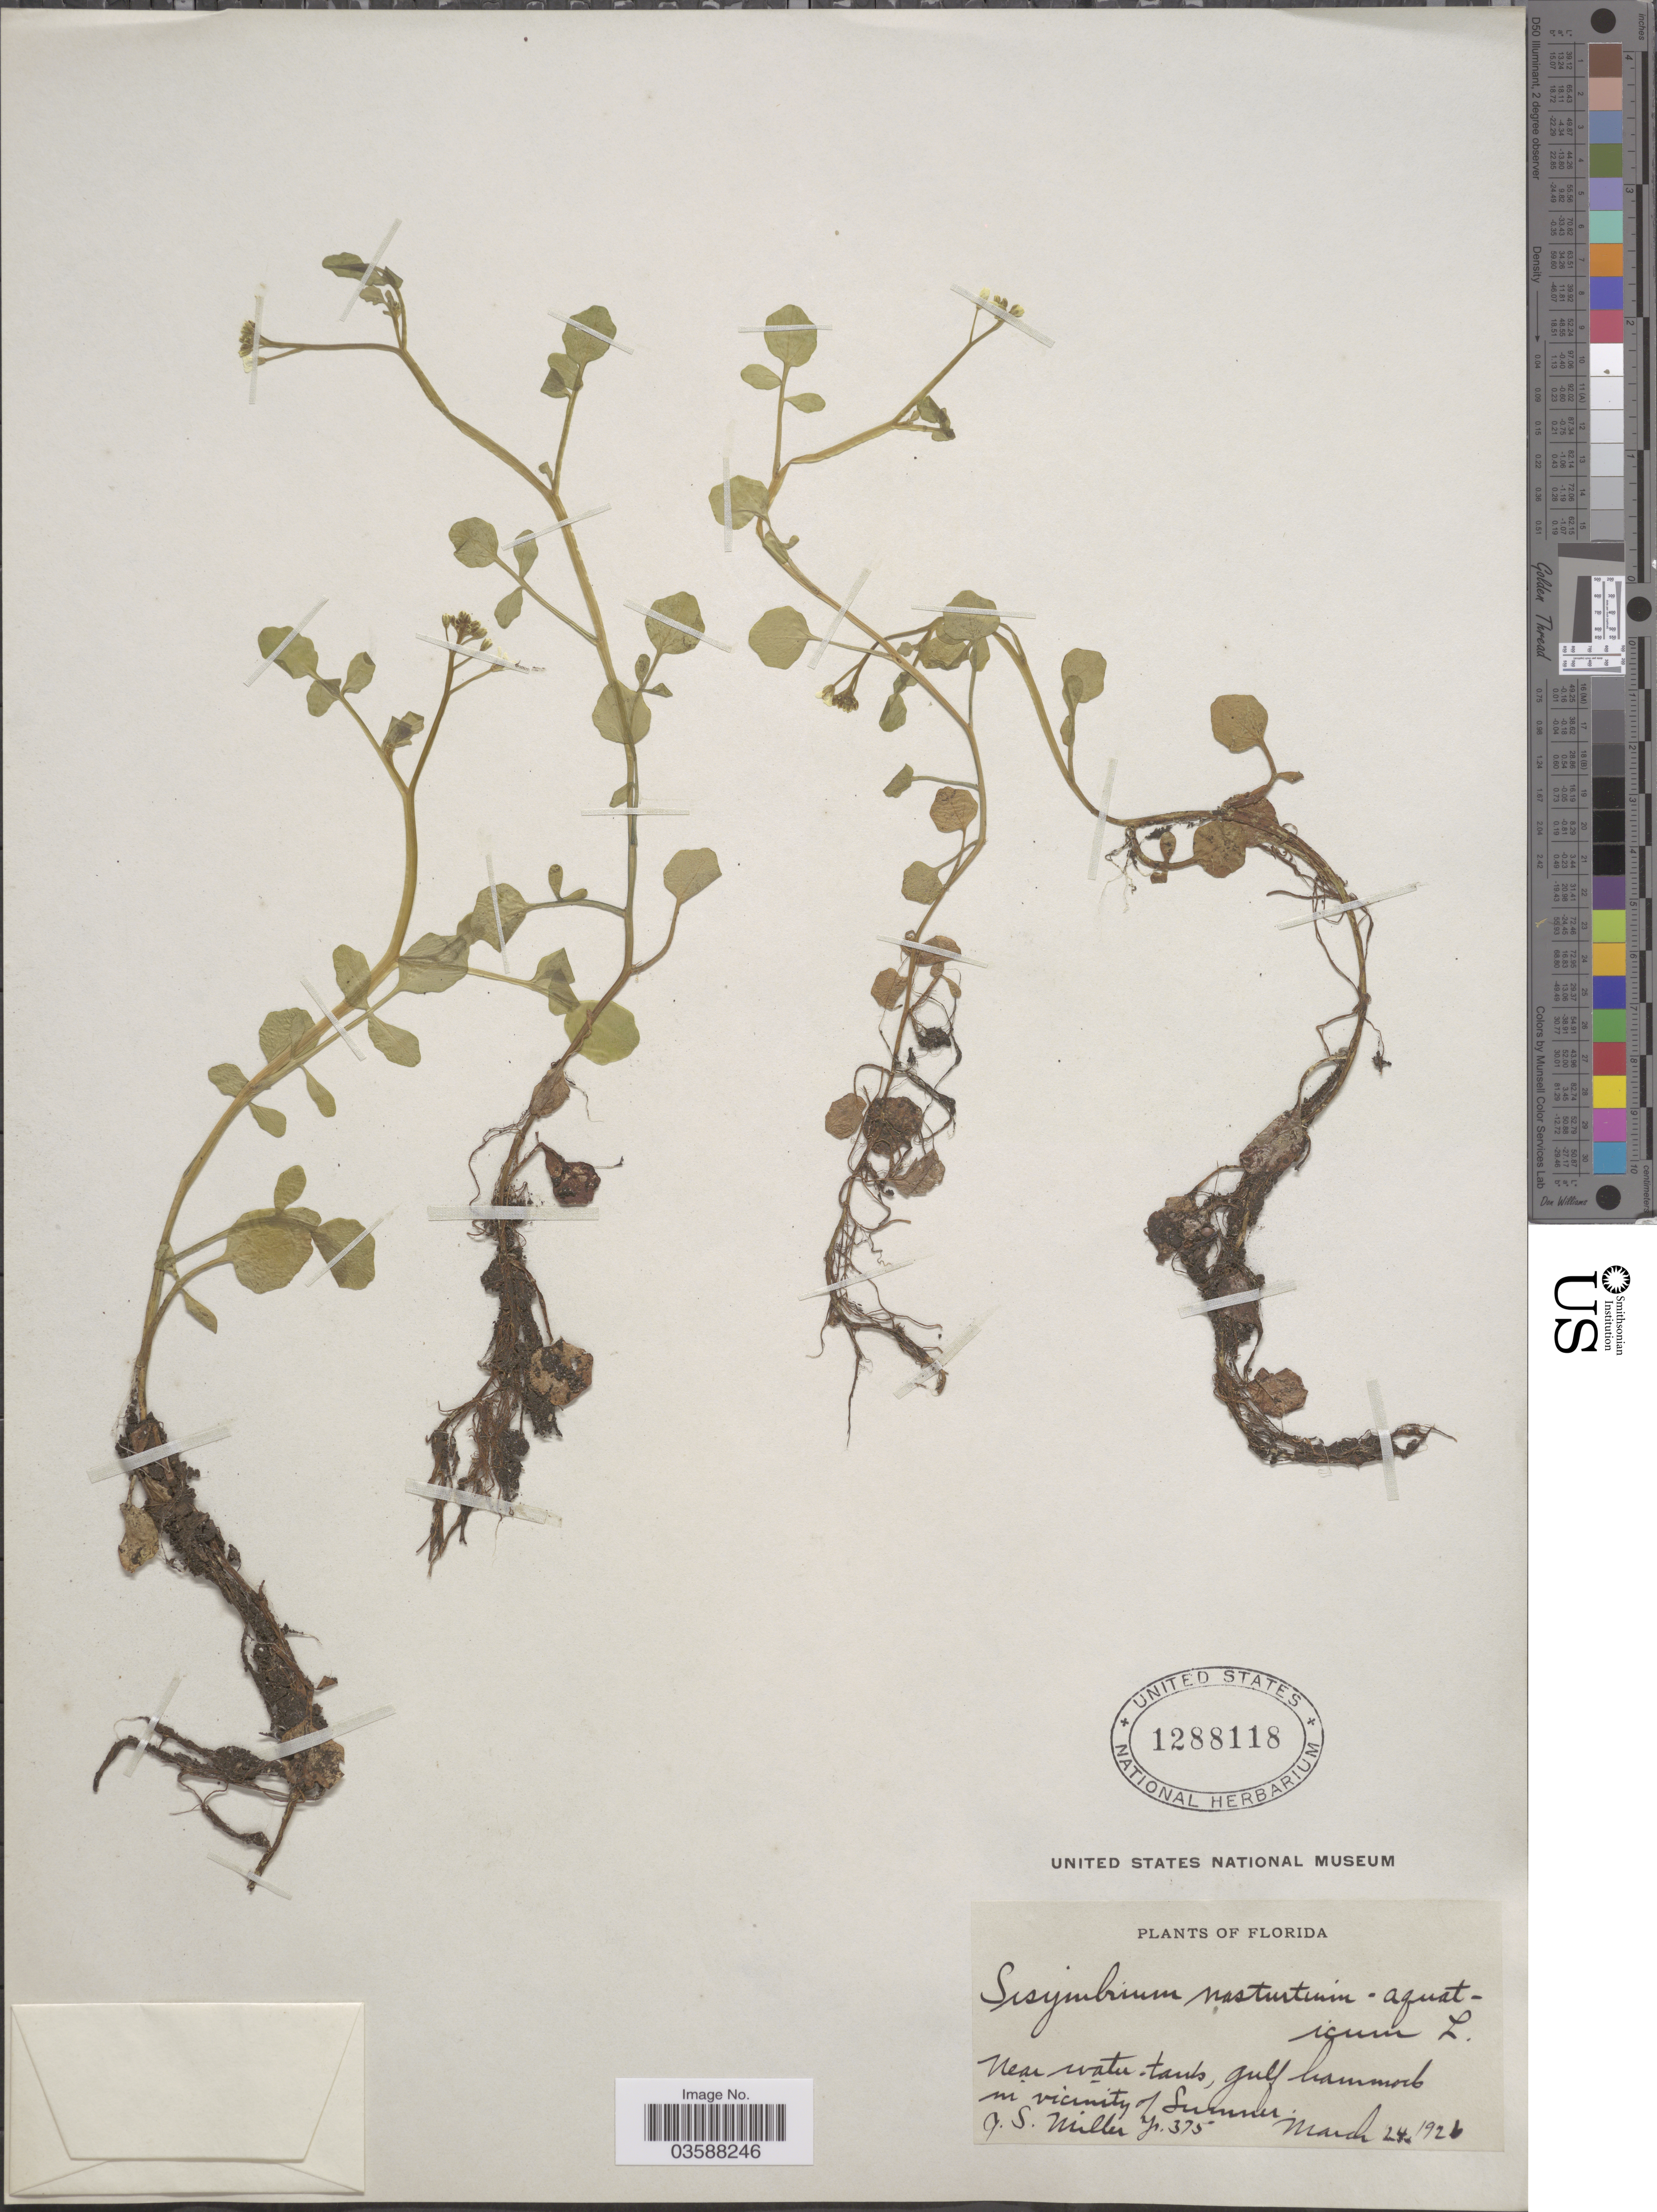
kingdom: Plantae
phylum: Tracheophyta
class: Magnoliopsida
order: Brassicales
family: Brassicaceae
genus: Nasturtium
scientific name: Nasturtium floridanum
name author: (Al-Shehbaz & Rollins) Al-Shehbaz & R.A. Price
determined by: Strong, Mark T., (BOT), Smithsonian Institution - National Museum of Natural History (UNITED STATES)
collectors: G. S. Miller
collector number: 375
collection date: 1926-03-24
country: United States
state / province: Florida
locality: Near water tanks, gulf hammock in vicinity of Sumner.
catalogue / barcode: US 1288118